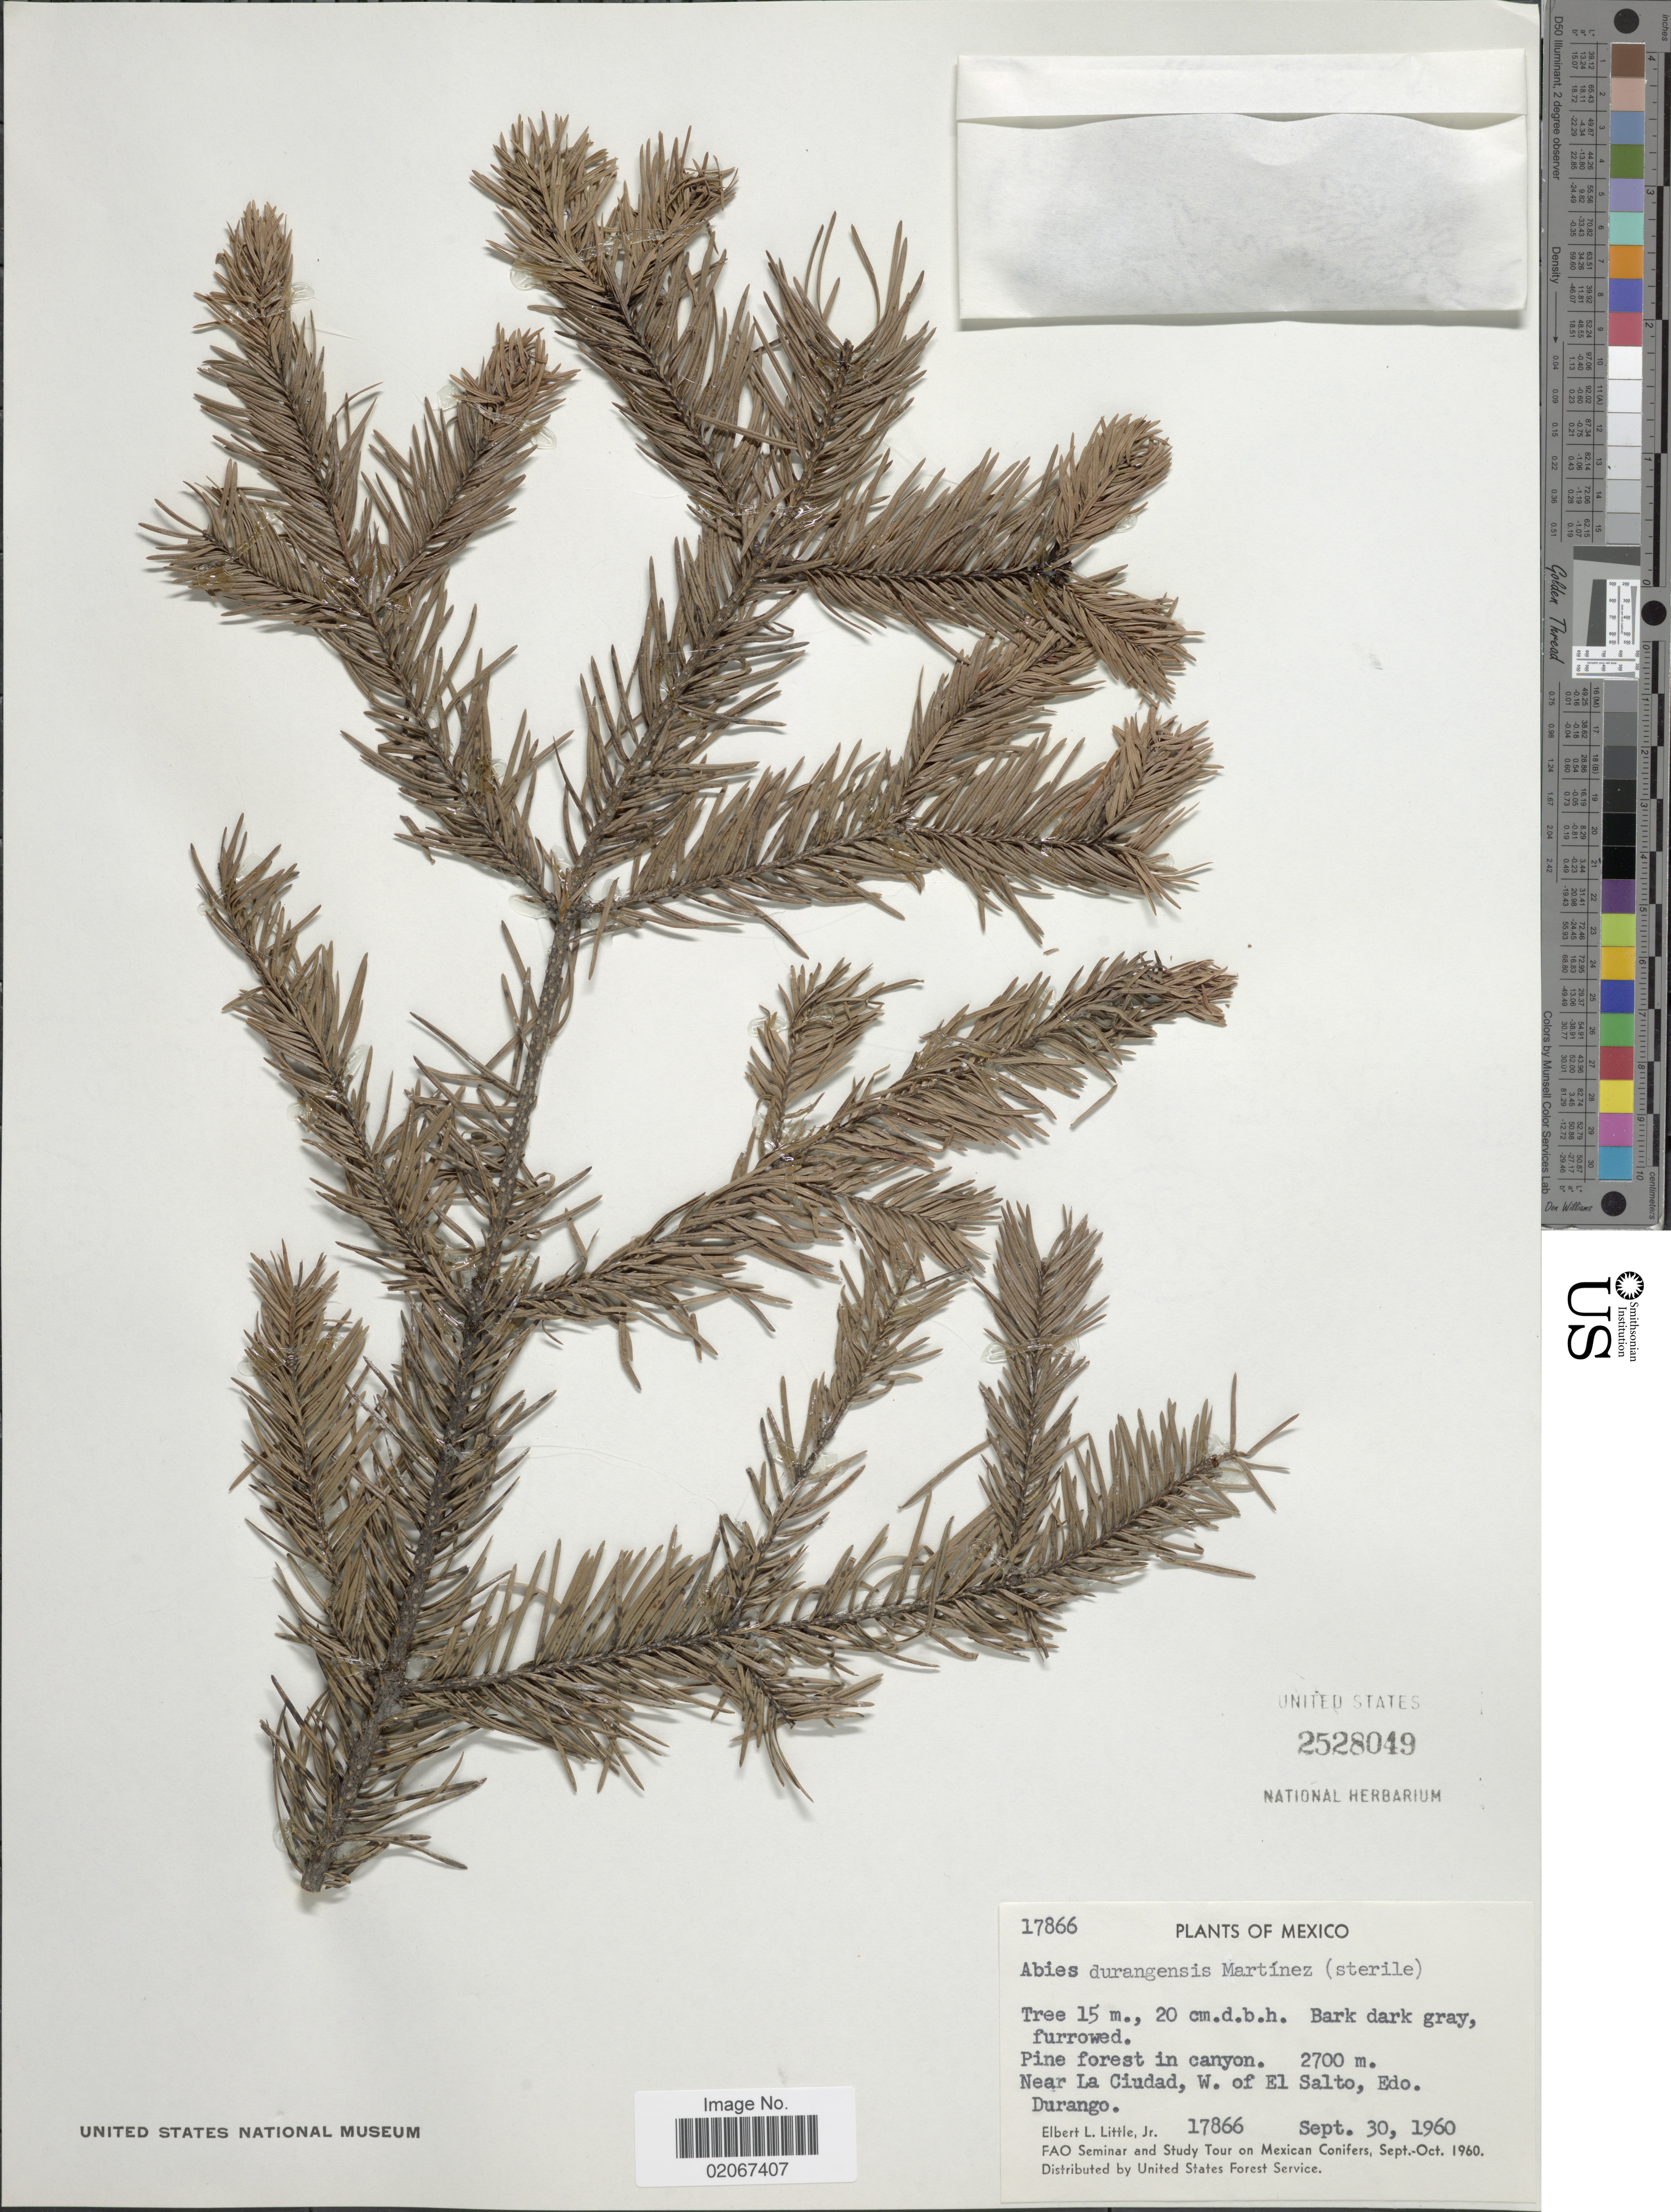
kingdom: Plantae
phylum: Tracheophyta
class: Pinopsida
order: Pinales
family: Pinaceae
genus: Abies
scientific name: Abies durangensis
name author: Martínez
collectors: E. L. Little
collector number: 17866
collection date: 1960-09-30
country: Mexico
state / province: Durango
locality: Near La Ciudad, W. of El Salto, Edo. Durango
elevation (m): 2700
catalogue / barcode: US 2528049